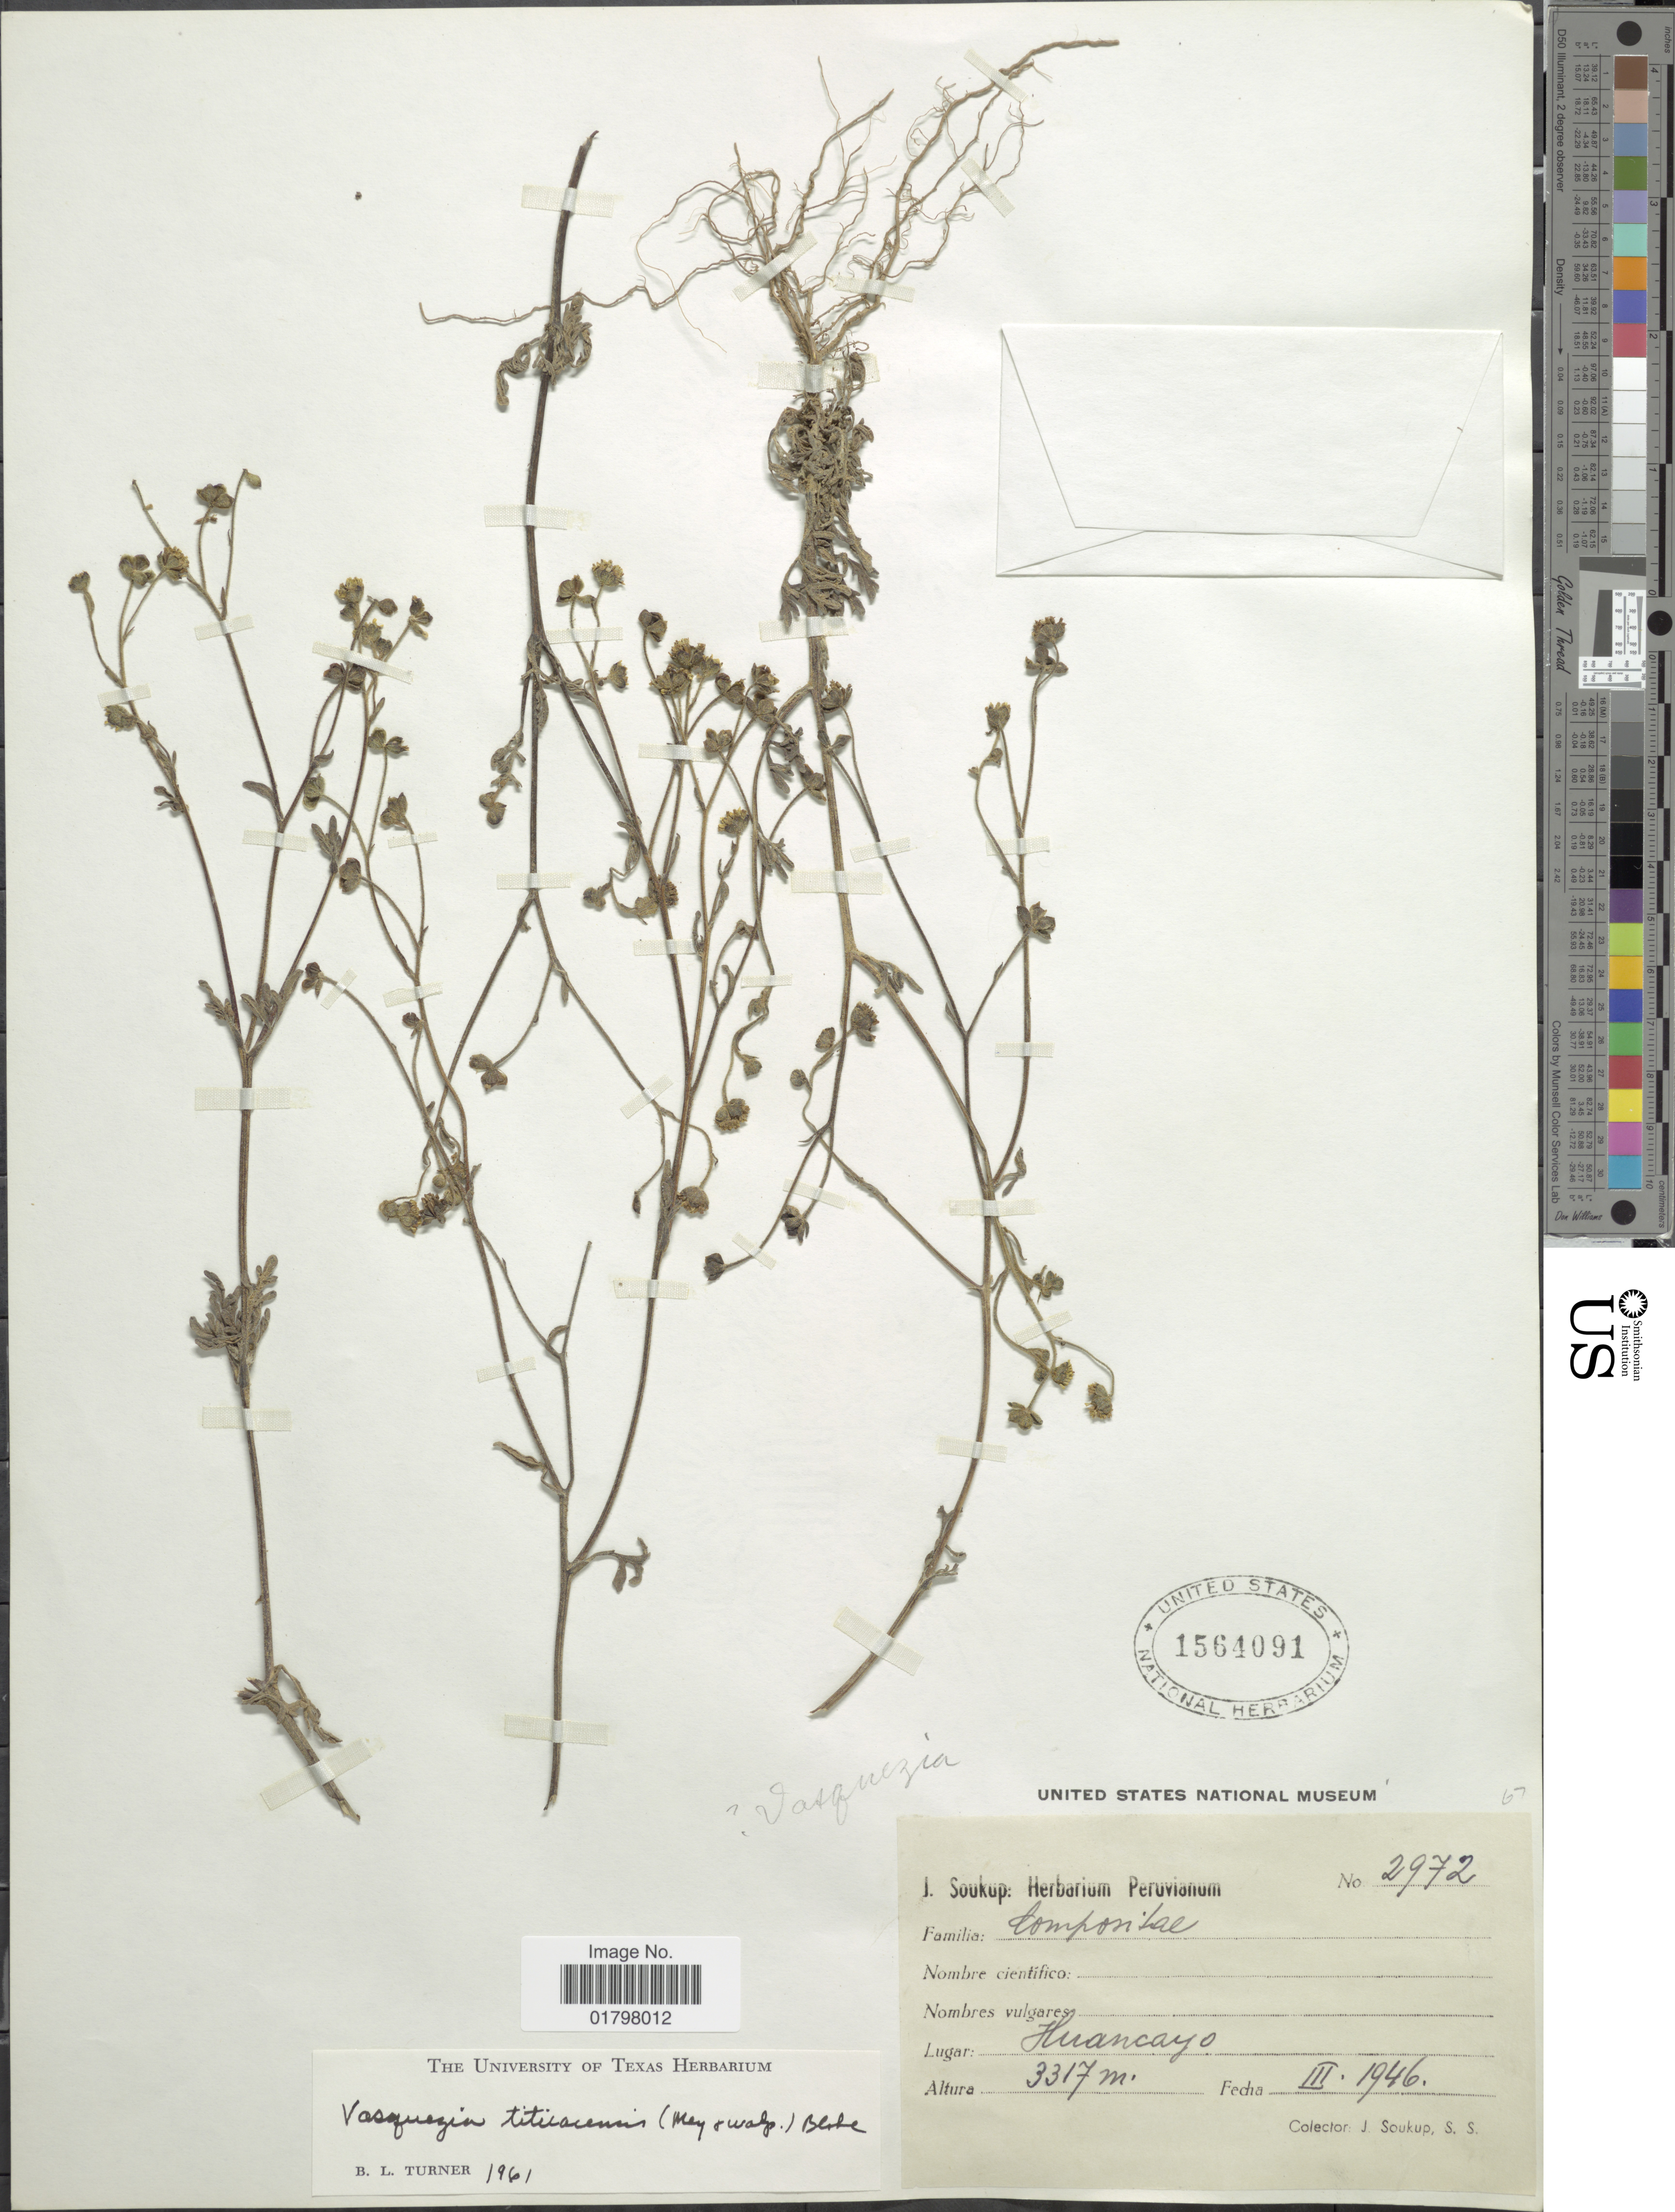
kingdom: Plantae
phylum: Tracheophyta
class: Magnoliopsida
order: Asterales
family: Asteraceae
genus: Vasquesia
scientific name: Vasquesia titicacensis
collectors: J. Soukup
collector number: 2972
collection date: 1946-03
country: Peru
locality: Huancayo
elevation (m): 3317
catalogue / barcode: US 1564091